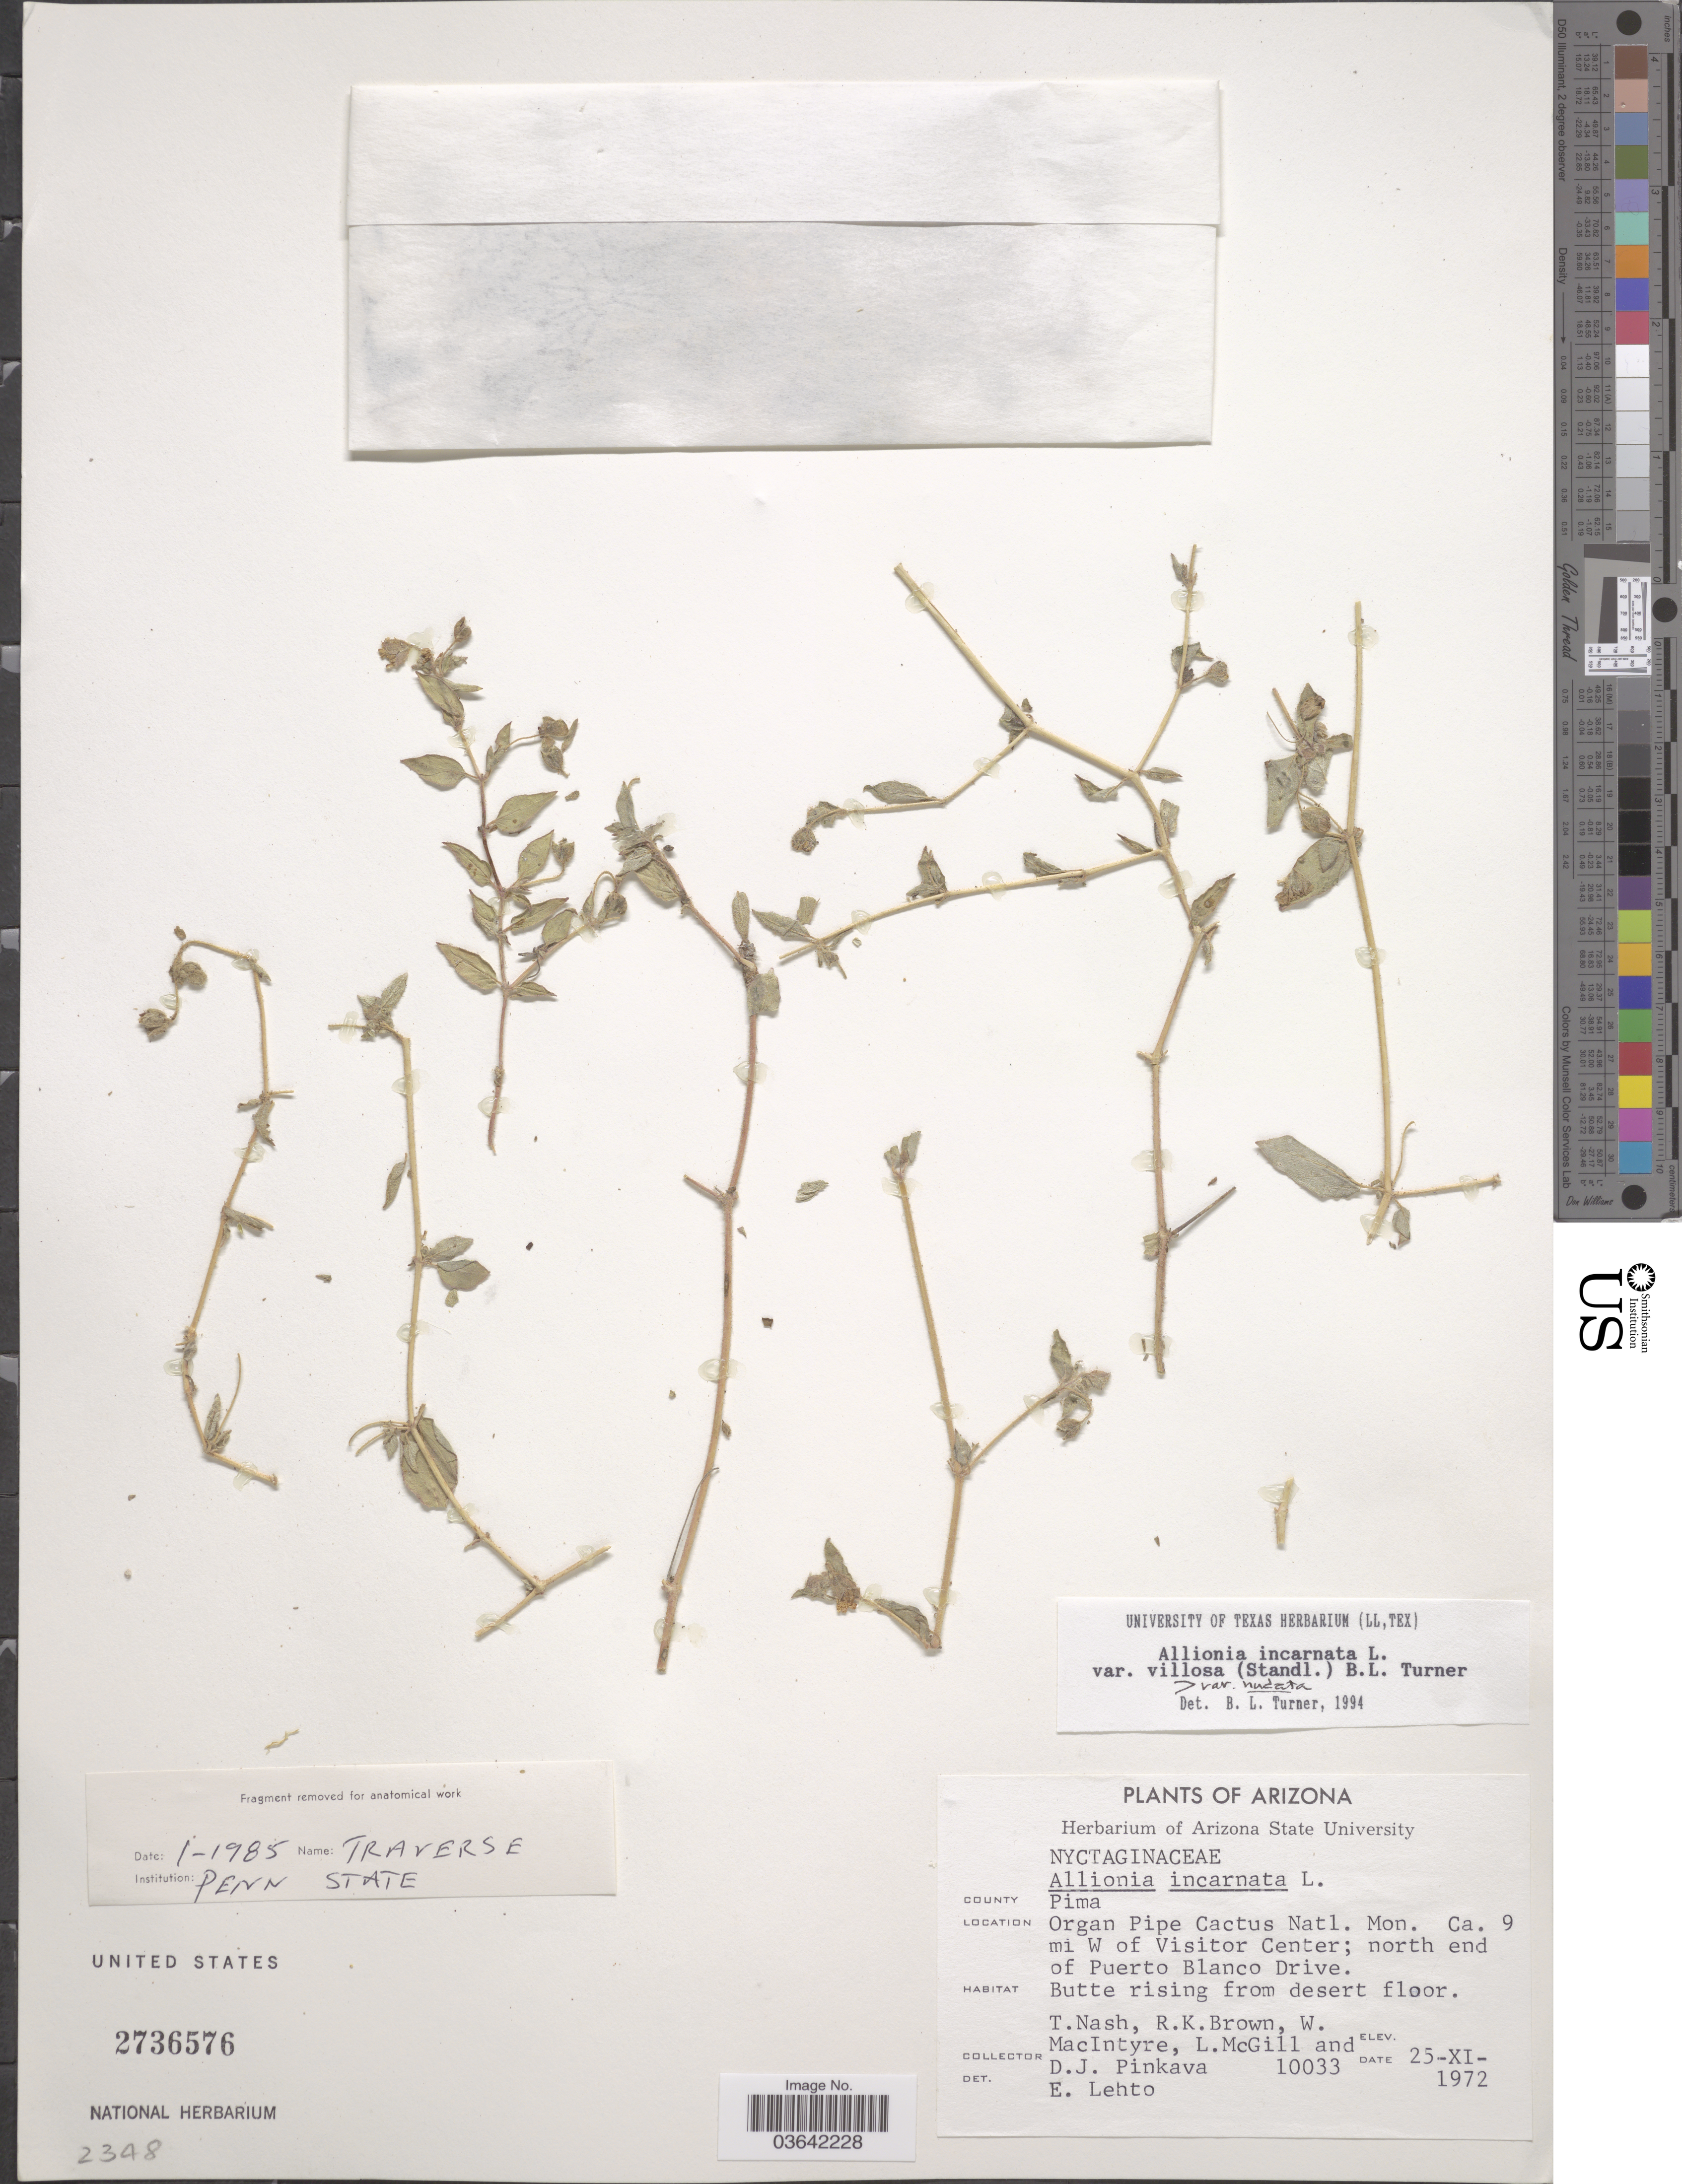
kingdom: Plantae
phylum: Tracheophyta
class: Magnoliopsida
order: Caryophyllales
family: Nyctaginaceae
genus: Allionia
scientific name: Allionia incarnata var. villosa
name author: (Standl.) B.L. Turner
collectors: T. Nash, R. K. Brown, W. Macintyre, L. McGill & D. J. Pinkava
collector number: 10033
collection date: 1972-11-25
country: United States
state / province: Arizona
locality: County Pima. Organ Pipe Cactus Natl. Mon. Ca. 9 mi W of Visitor Center; north end of Puerto Blanco Drive.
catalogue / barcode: US 2736576